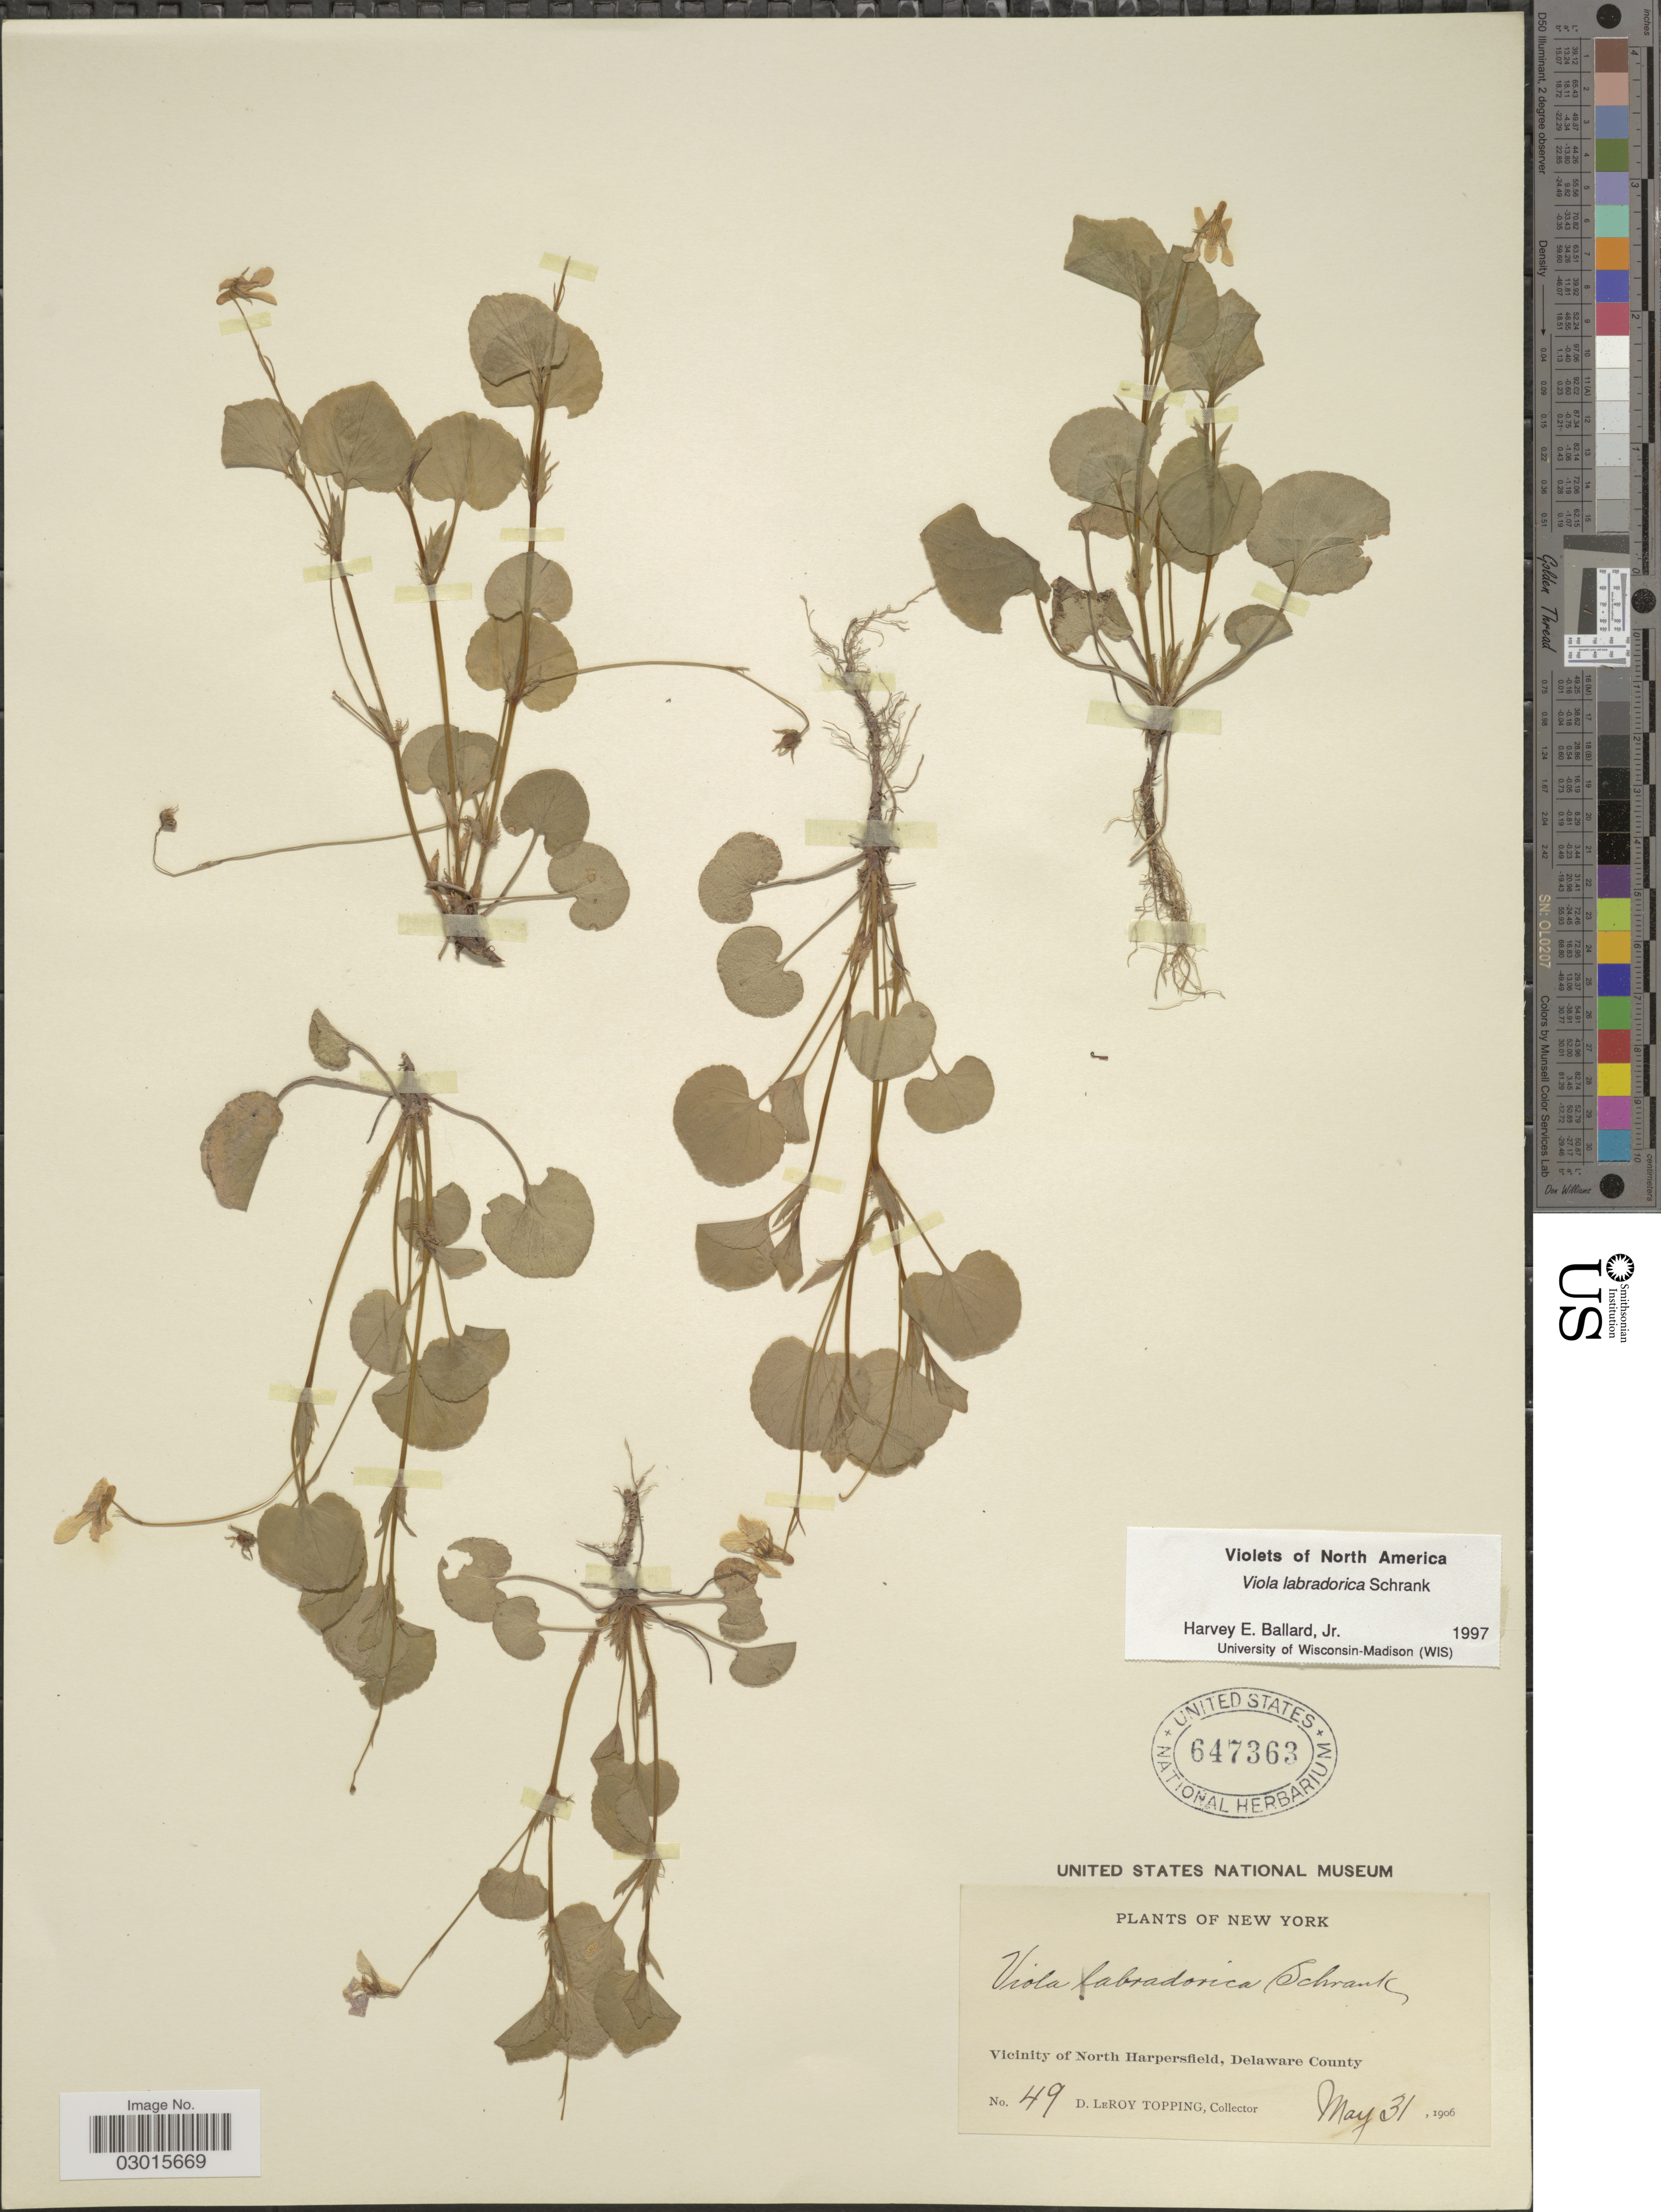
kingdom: Plantae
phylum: Tracheophyta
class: Magnoliopsida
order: Malpighiales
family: Violaceae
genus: Viola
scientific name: Viola labradorica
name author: Schrank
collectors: D. L. Topping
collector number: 49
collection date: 1906-05-31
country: United States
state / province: New York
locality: Vicinity of North Harpersfield, Delaware County.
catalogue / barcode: US 647363